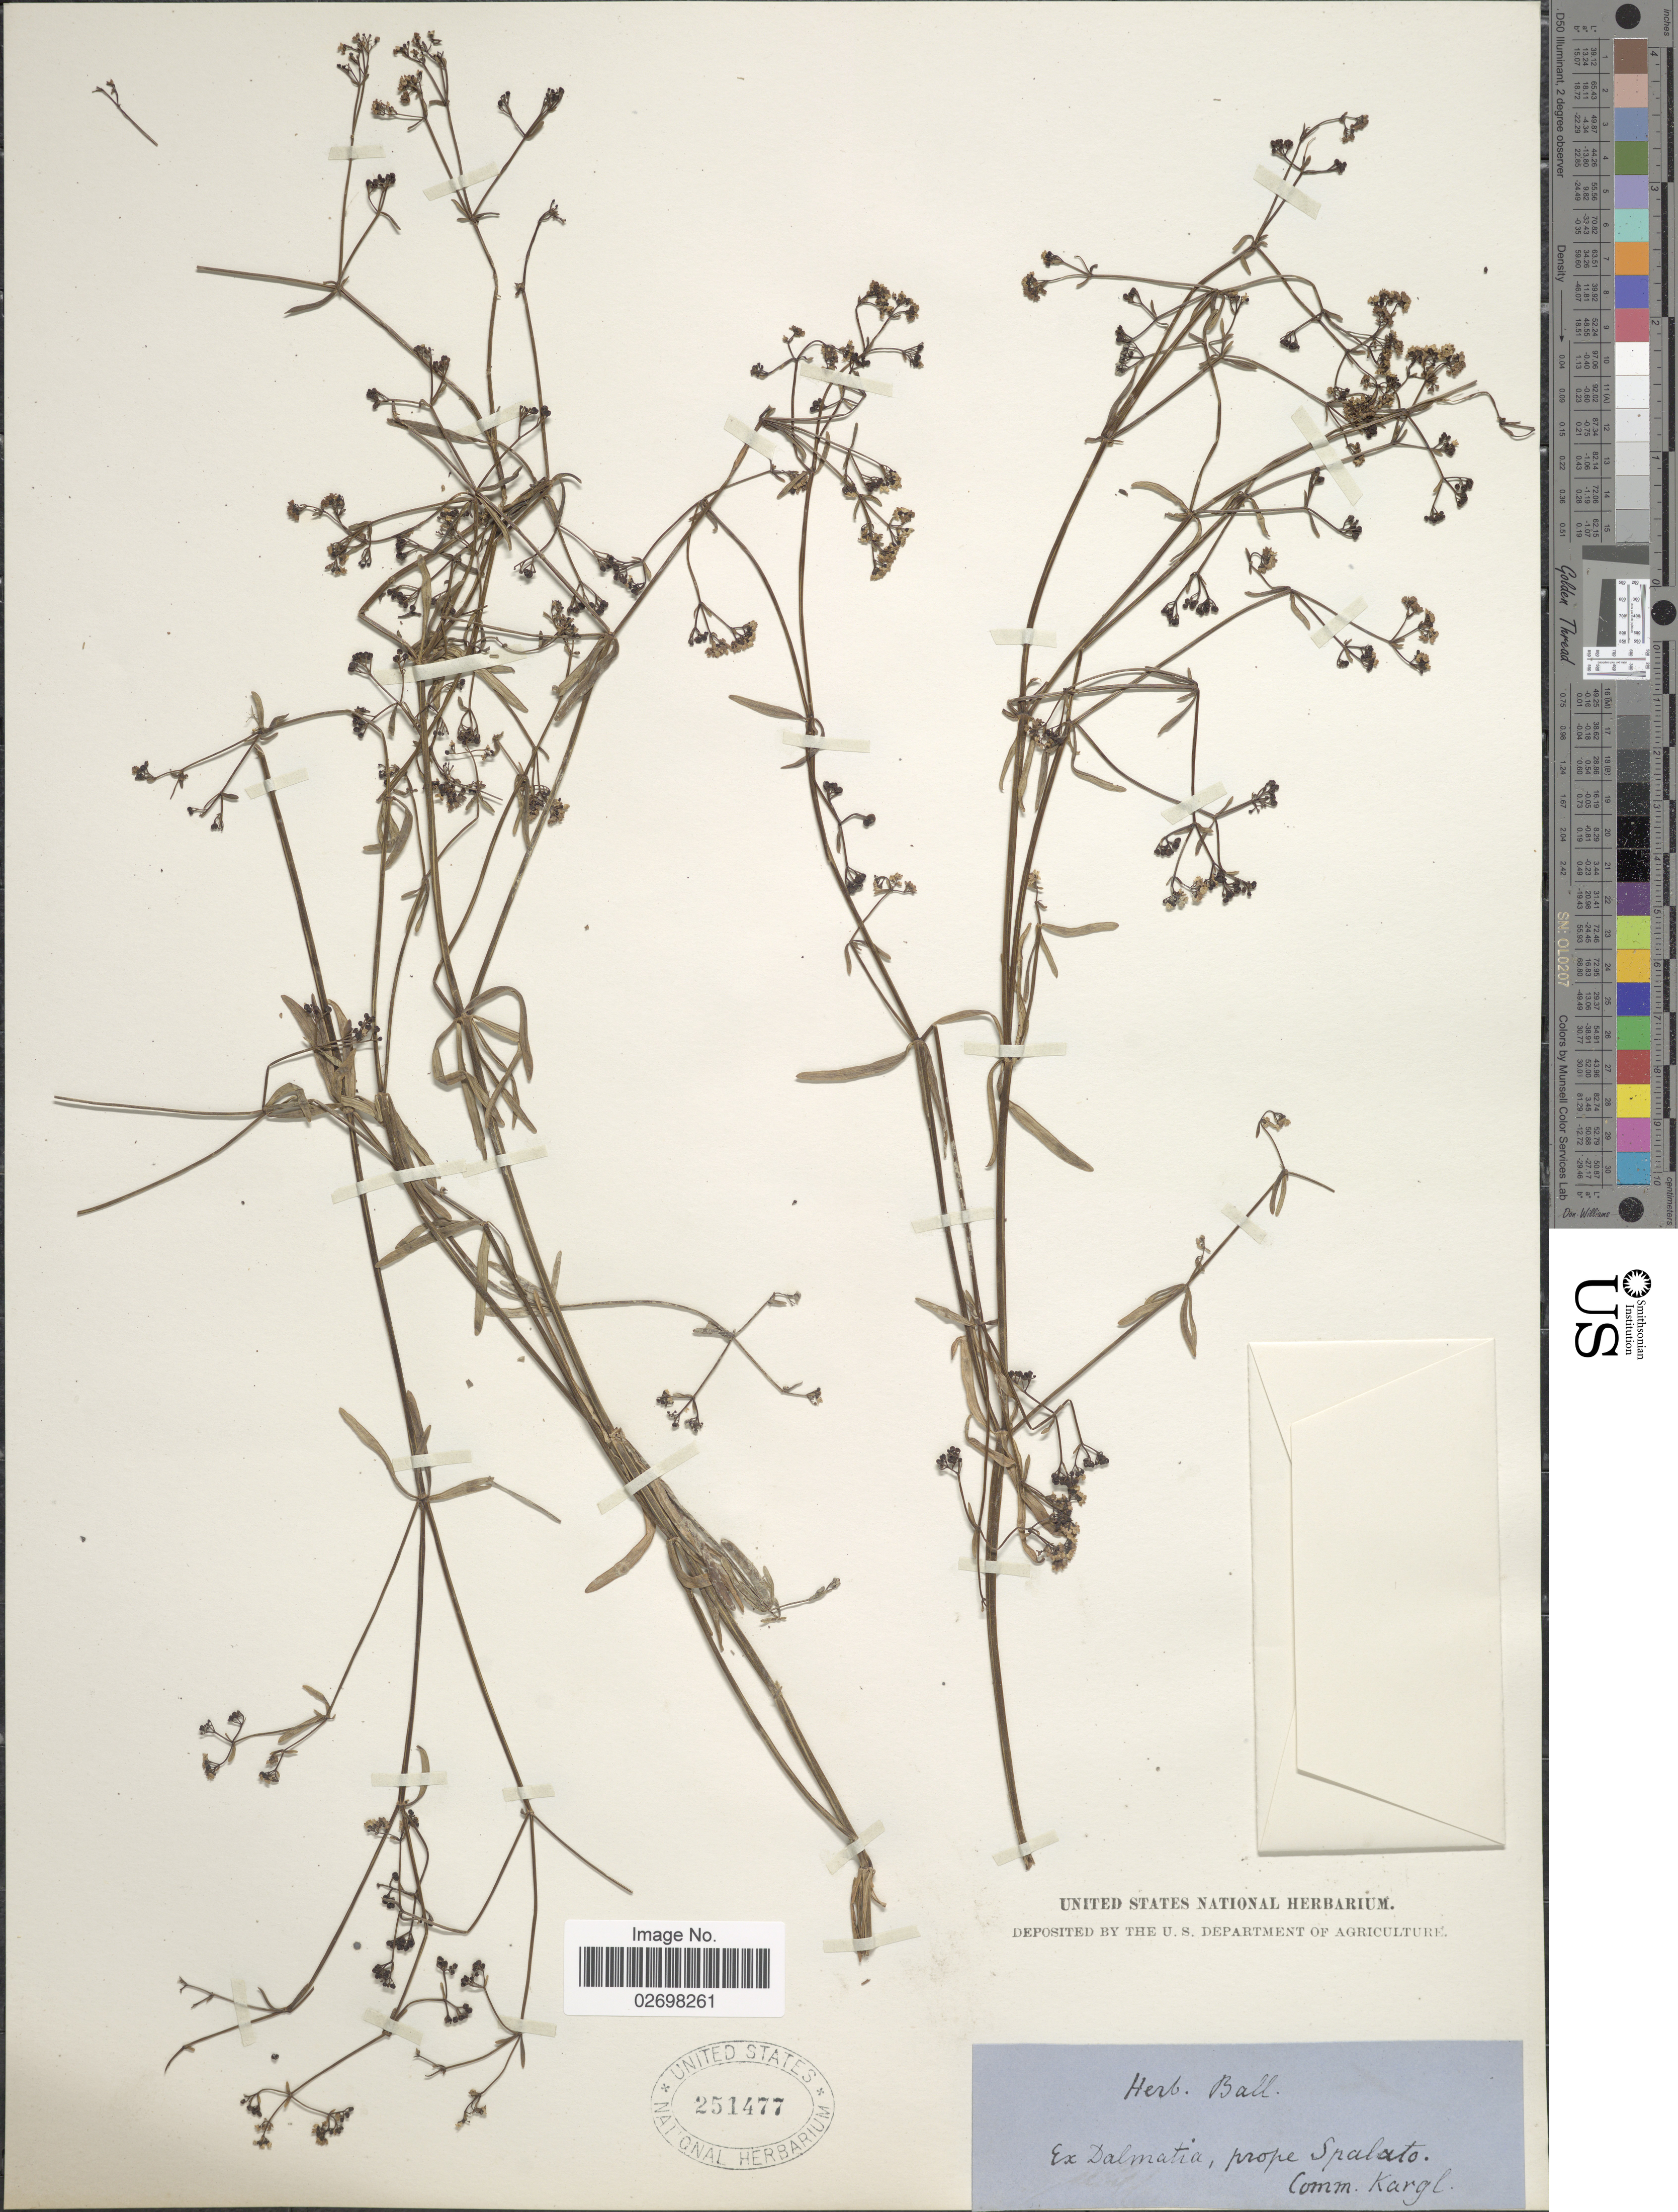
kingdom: Plantae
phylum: Tracheophyta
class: Magnoliopsida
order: Gentianales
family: Rubiaceae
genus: Galium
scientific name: Galium sp.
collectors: ex herb. Ball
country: Croatia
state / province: Split-Dalmatia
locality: Dalmatia, prope Spalato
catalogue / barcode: US 251477